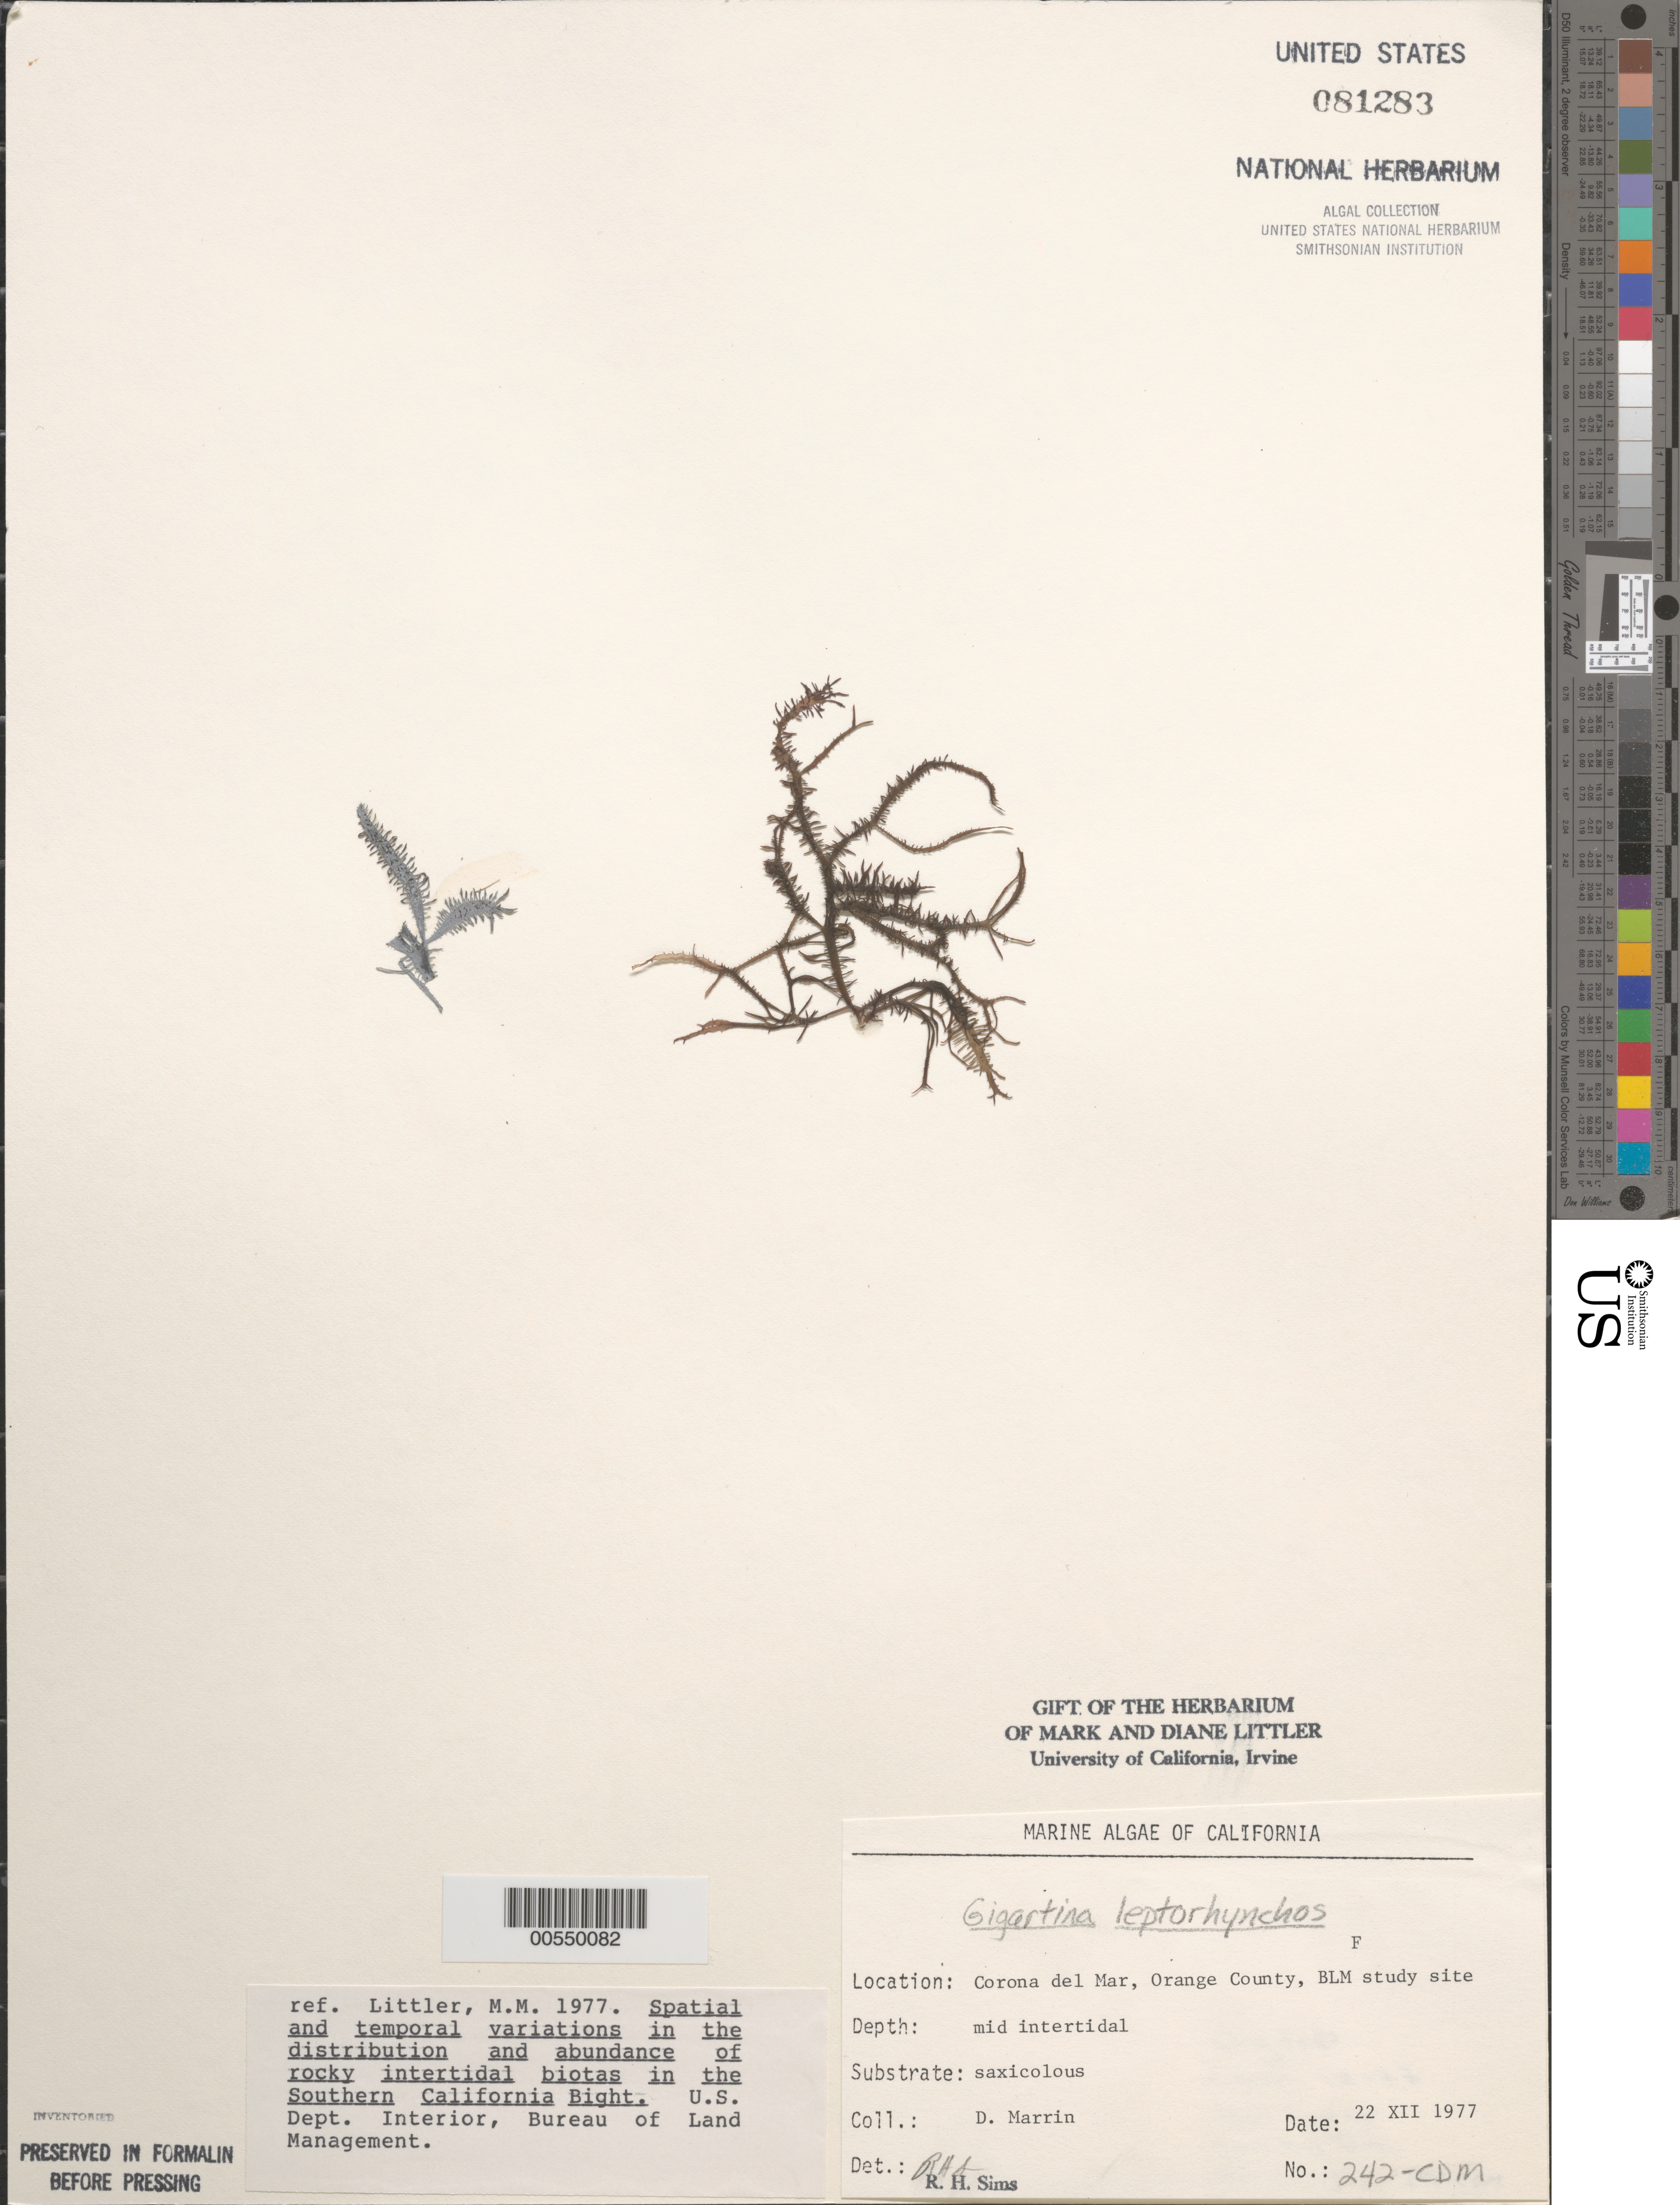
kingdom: Plantae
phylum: Rhodophyta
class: Florideophyceae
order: Gigartinales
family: Gigartinaceae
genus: Mazzaella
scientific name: Mazzaella leptorhynchos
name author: (J. Agardh) Leister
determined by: Algae name updating Project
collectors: D. Marrin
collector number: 242-CDM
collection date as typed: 22 Dec 1977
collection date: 1977-12-22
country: United States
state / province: California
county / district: Orange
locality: Corona del Mar, mouth of Morning Canyon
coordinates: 33 35'14"N, 117 51'54"W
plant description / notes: BLM-SOCALBIGHT Rocky Intertidal Survey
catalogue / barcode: US 81283